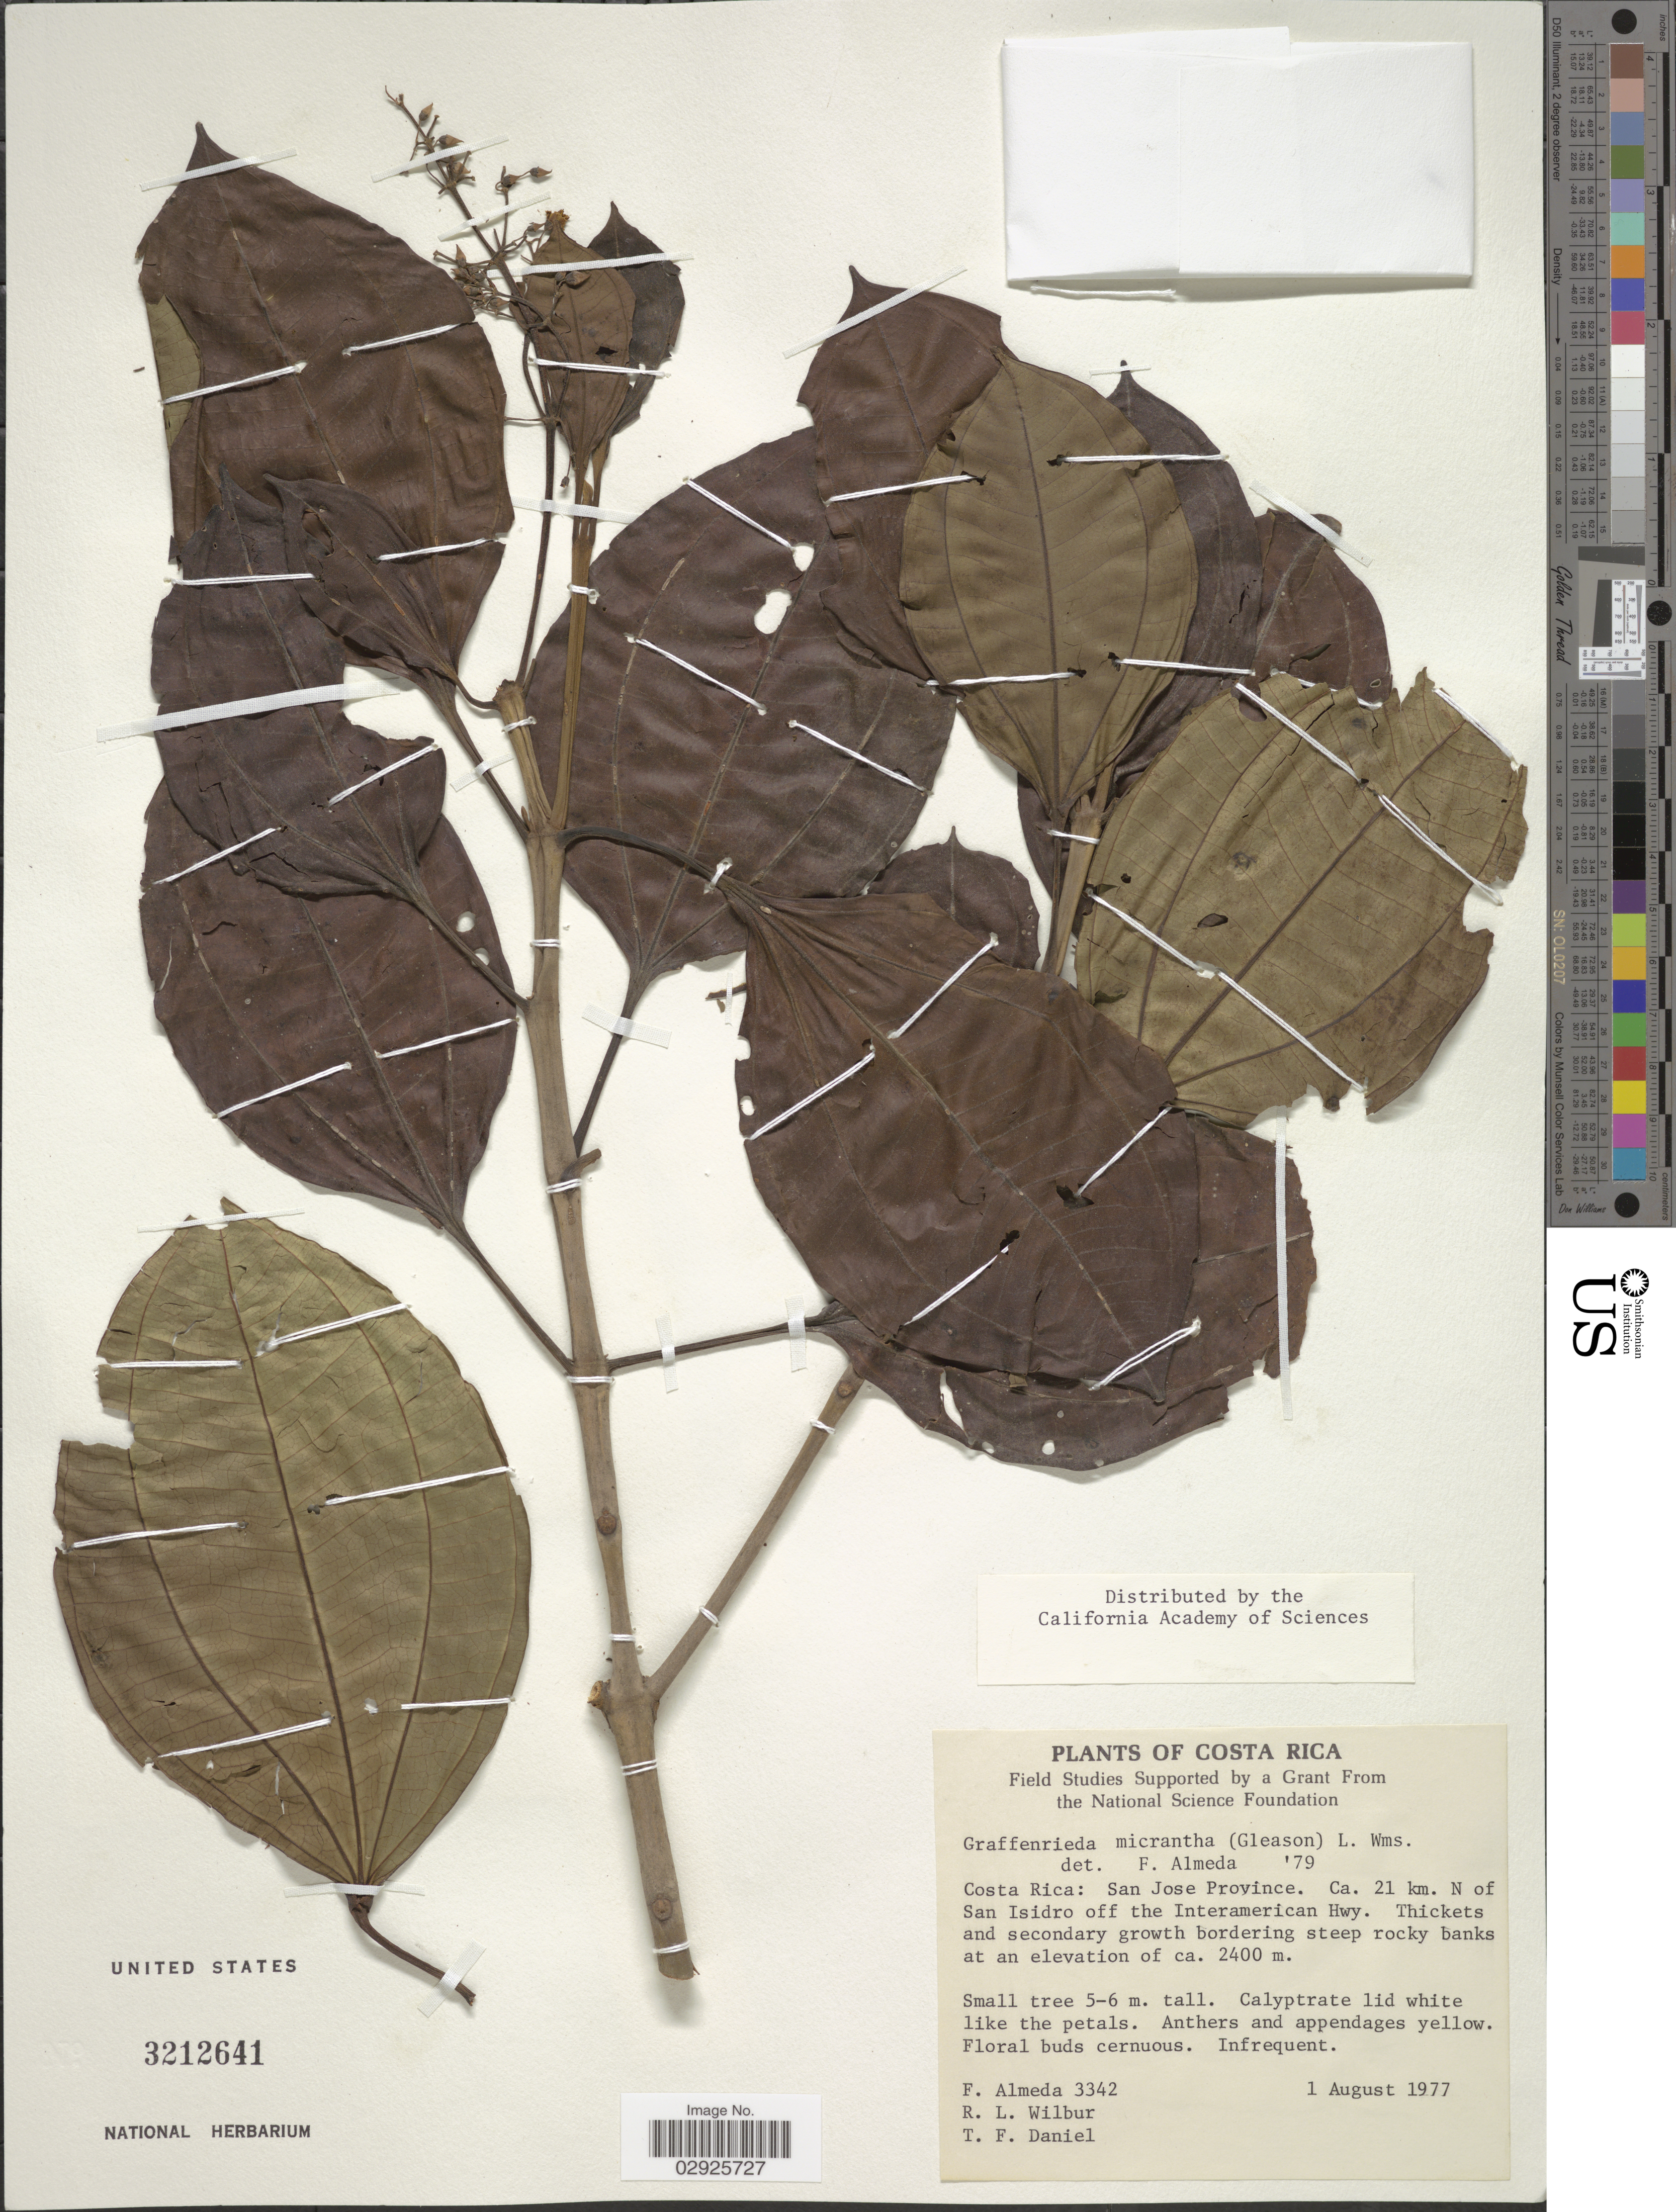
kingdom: Plantae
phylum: Tracheophyta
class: Magnoliopsida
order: Myrtales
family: Melastomataceae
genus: Graffenrieda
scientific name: Graffenrieda micrantha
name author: (Gleason) L.O. Williams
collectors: F. Almeda, R. L. Wilbur & T. F. Daniel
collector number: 3342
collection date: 1977-08-01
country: Costa Rica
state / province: San José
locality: Ca. 21 km. N of San Isidro off the Interamerican Hwy.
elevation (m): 2400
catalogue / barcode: US 3212641